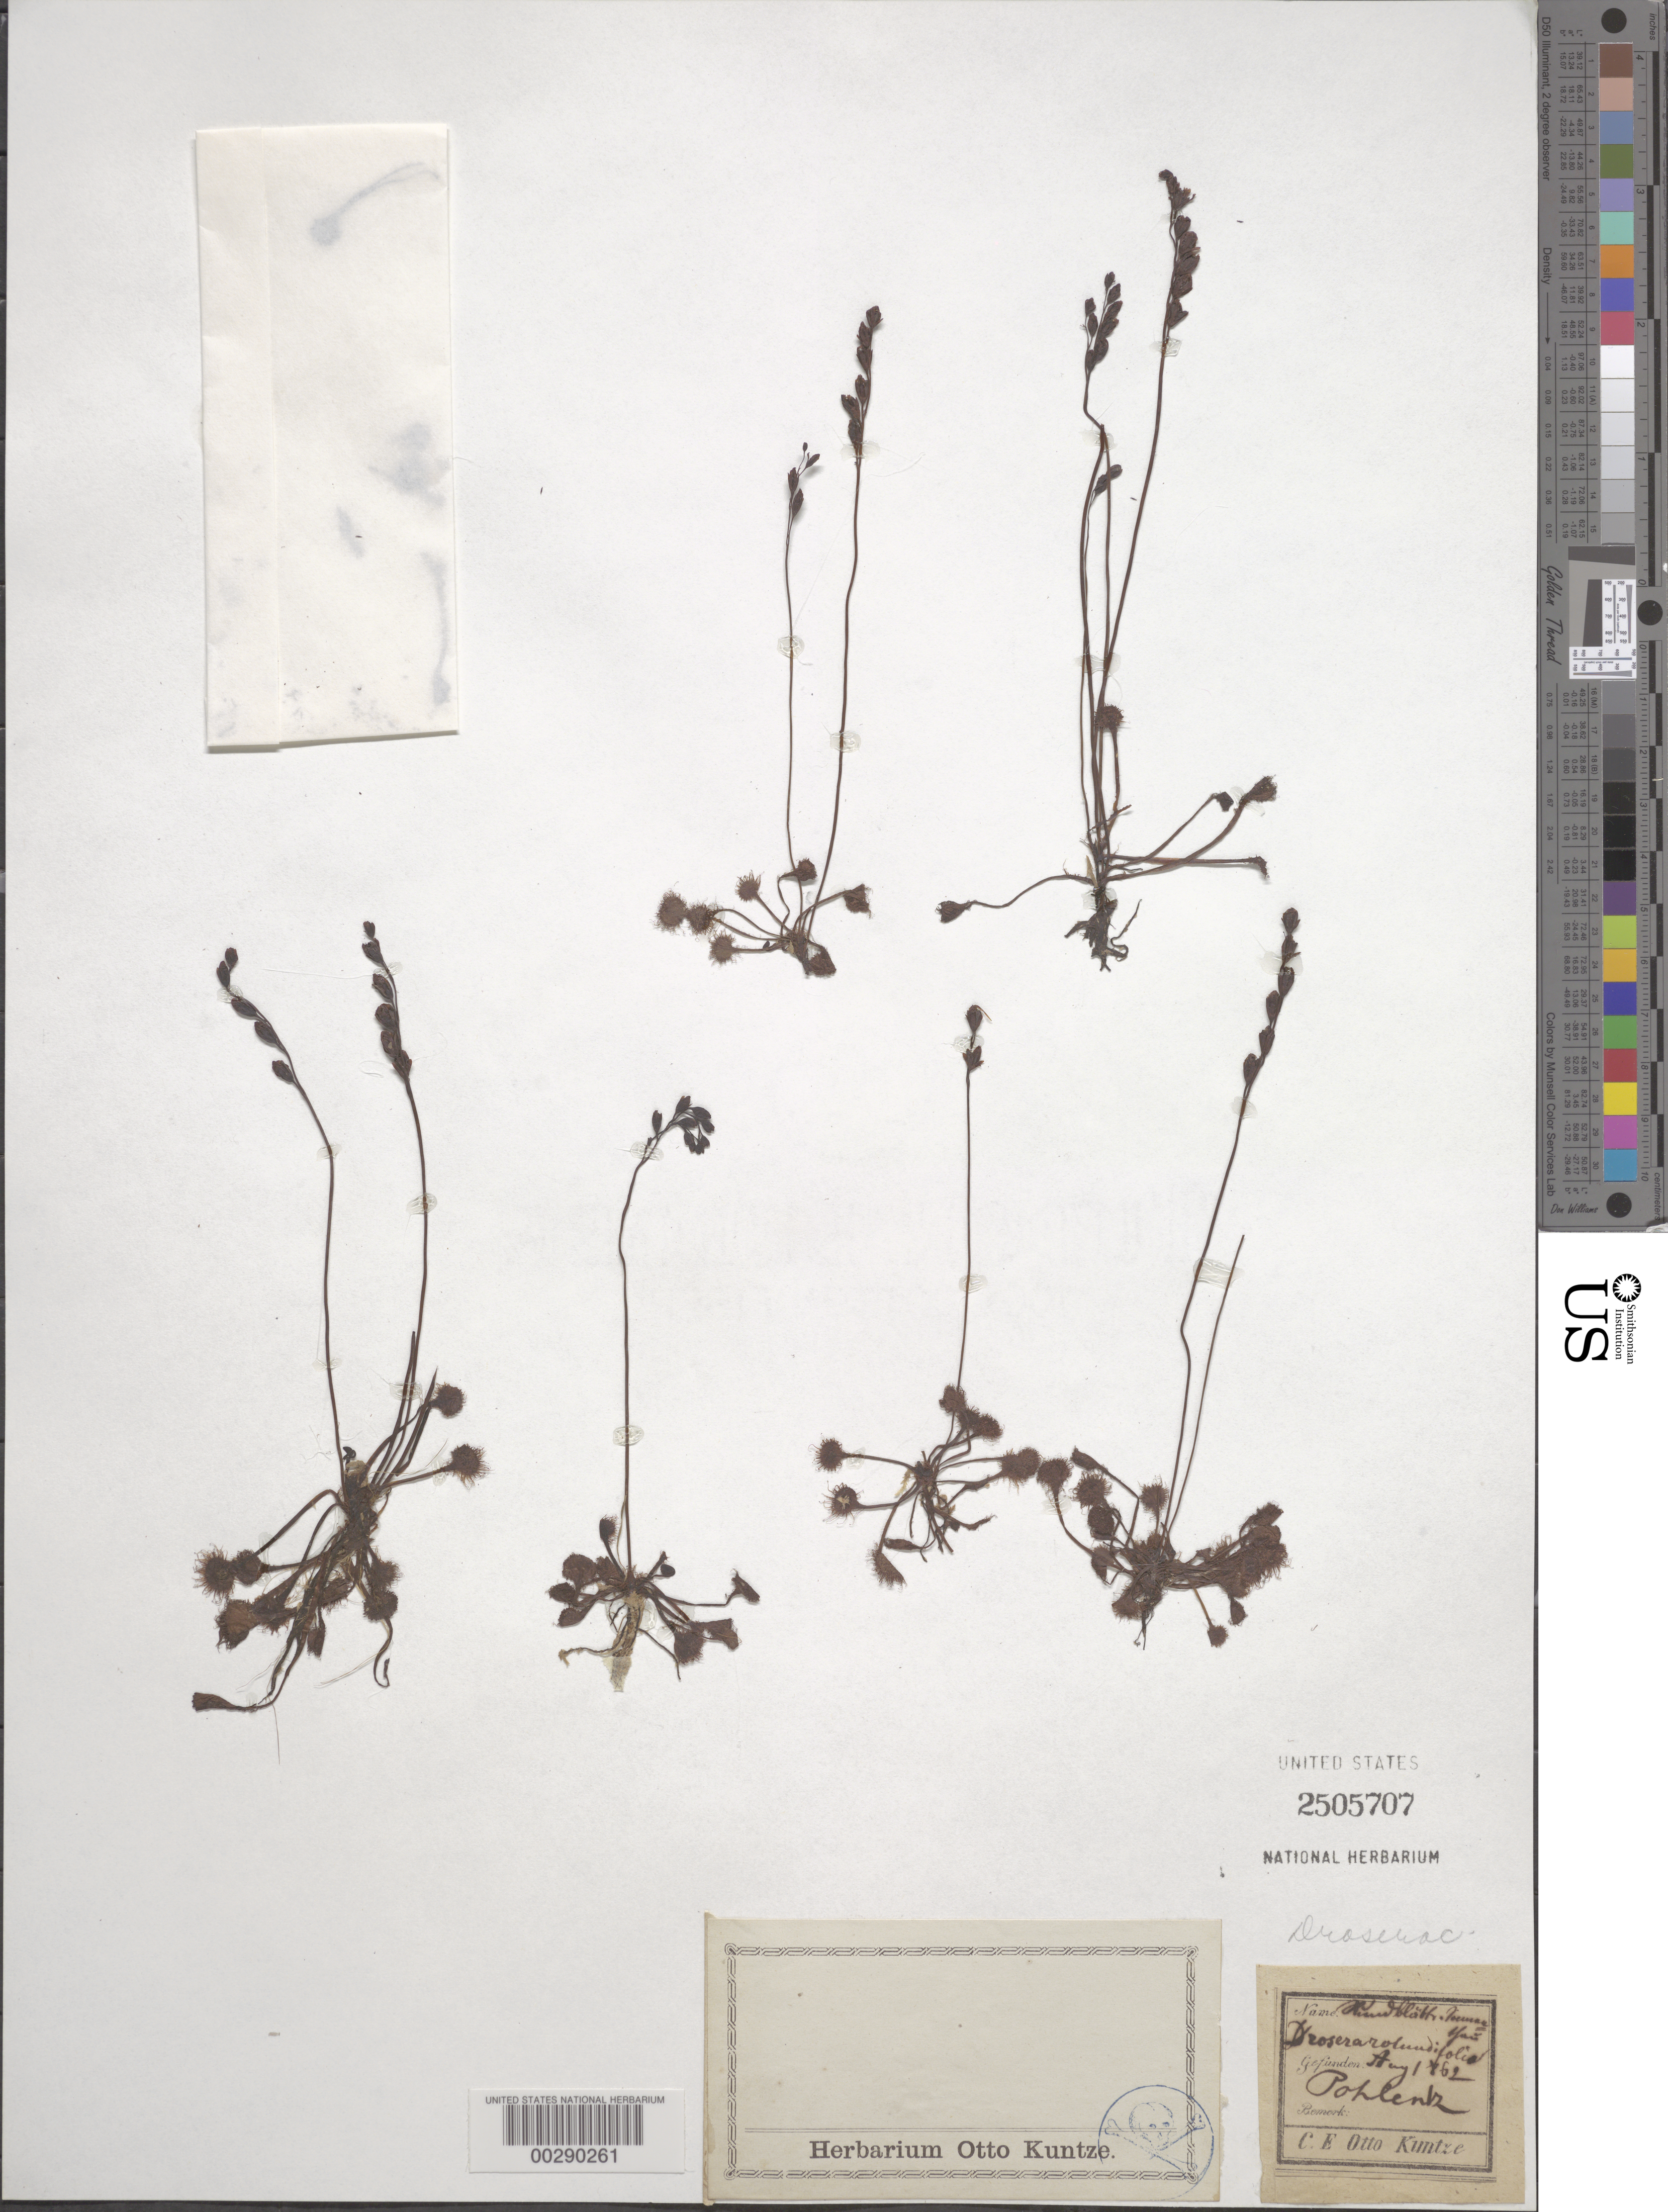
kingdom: Plantae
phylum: Tracheophyta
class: Magnoliopsida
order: Caryophyllales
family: Droseraceae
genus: Drosera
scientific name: Drosera rotundifolia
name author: L.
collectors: C.E.O. Kuntze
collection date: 1862-08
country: Germany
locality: Pohlenk/Pohlentz [interpreted]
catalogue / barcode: US 2505707